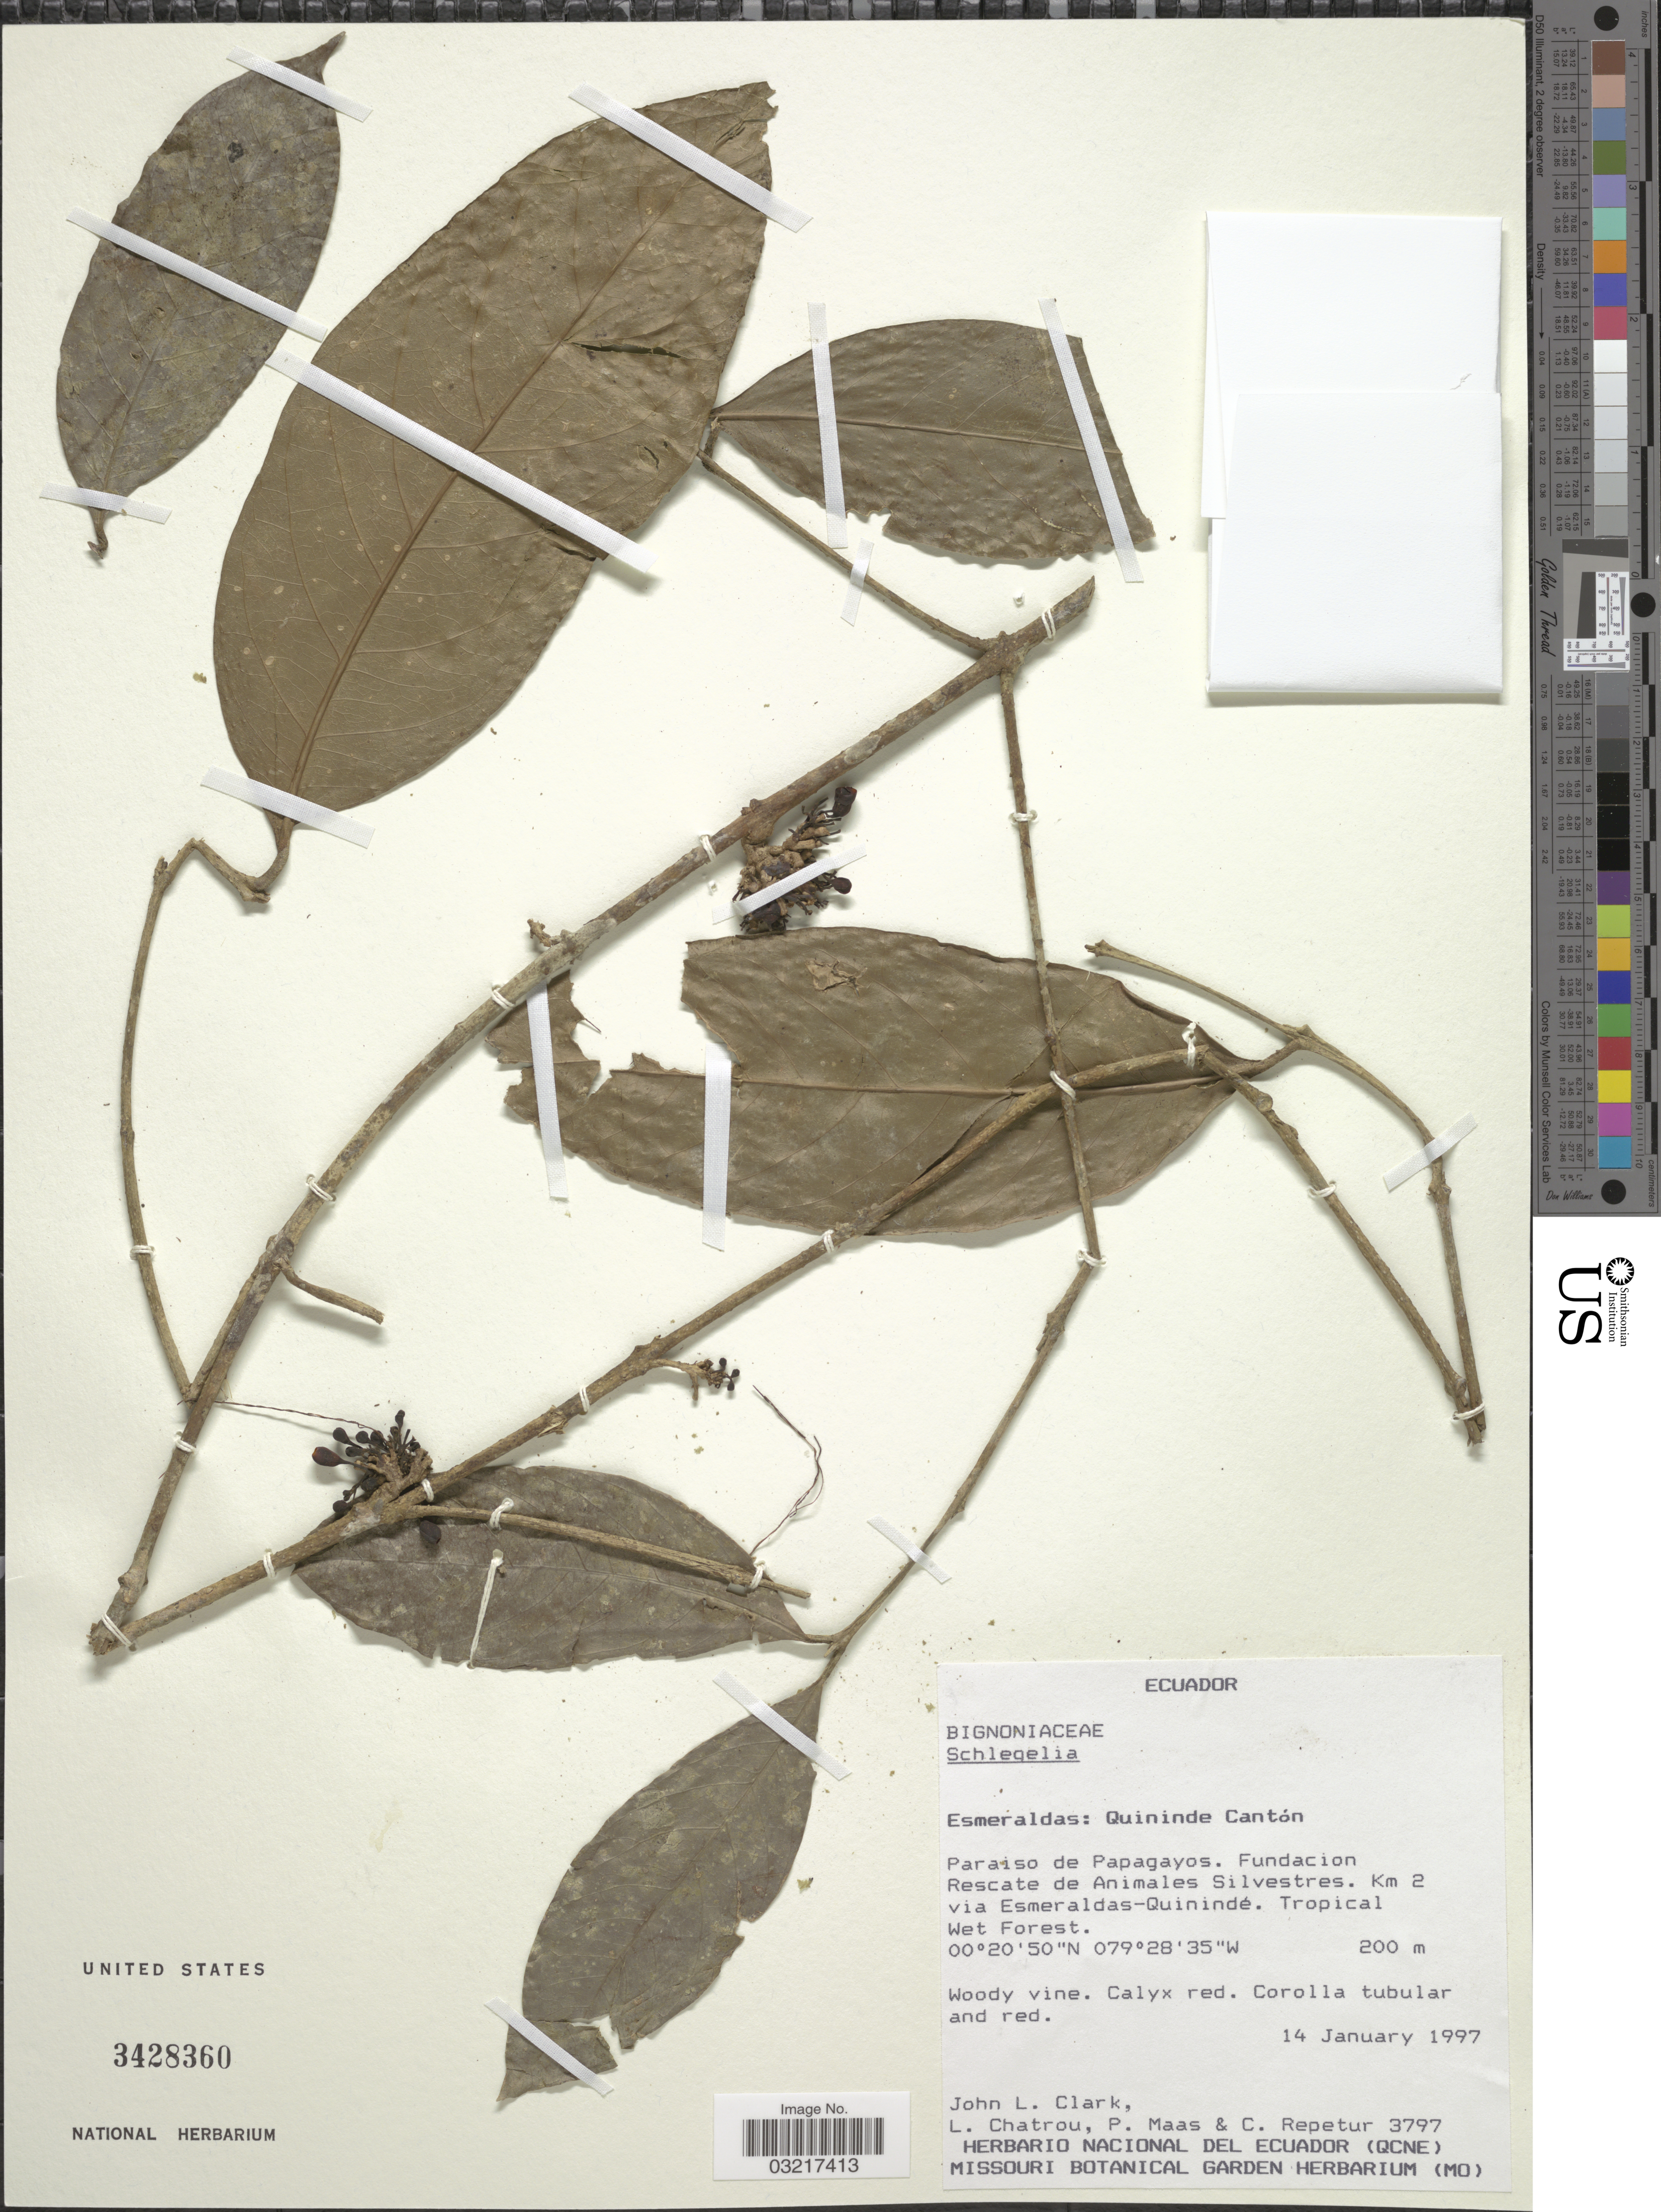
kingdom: Plantae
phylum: Tracheophyta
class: Magnoliopsida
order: Lamiales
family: Schlegeliaceae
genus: Schlegelia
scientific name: Schlegelia sp.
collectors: J. L. Clark, L. W. Chatrou, P. Maas & C. Repetur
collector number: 3797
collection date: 1997-01-14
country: Ecuador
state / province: Esmeraldas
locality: Quininde Cantón. Paraiso de Papagayos. Fundacion Rescate de Animales Silvestres. Km 2 via Esmeraldas-Quinindé. Tropical Wet Forest.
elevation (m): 200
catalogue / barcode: US 3428360